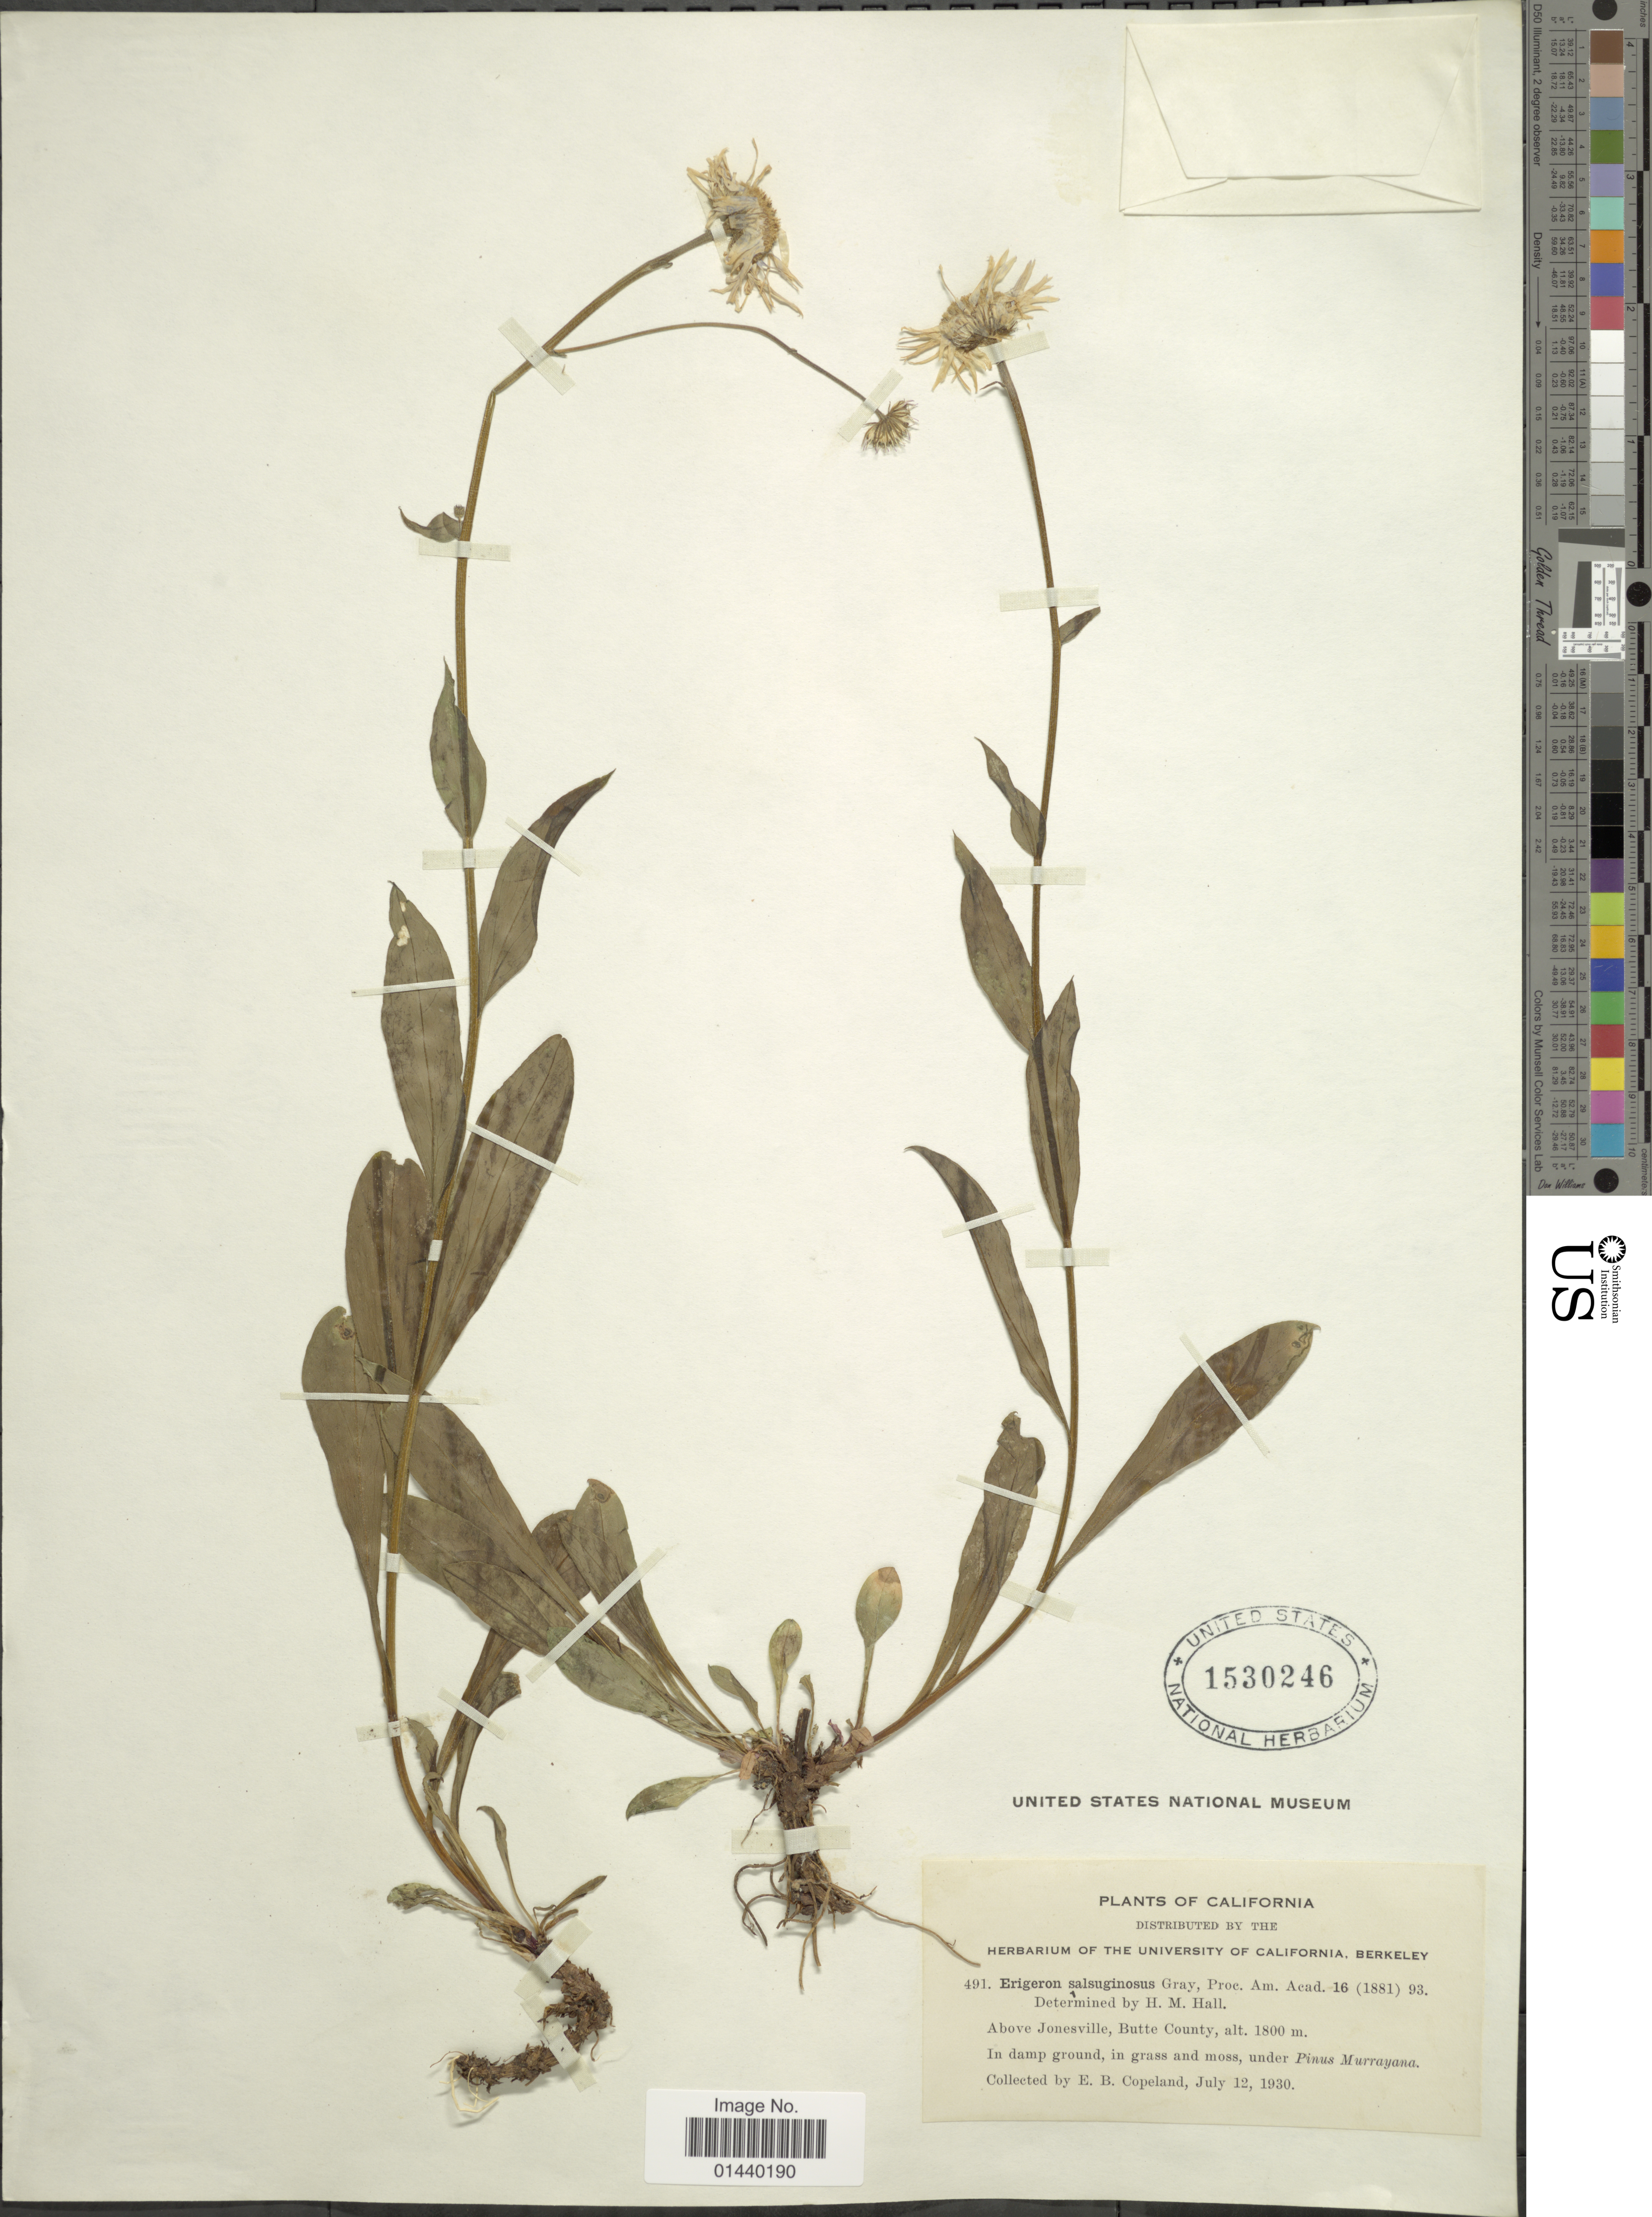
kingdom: Plantae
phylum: Tracheophyta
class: Magnoliopsida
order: Asterales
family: Asteraceae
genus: Erigeron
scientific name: Erigeron salsuginosus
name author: (Richardson ex R. Br.) A. Gray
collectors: E. B. Copeland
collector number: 491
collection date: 1930-07-12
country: United States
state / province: California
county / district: Butte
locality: Above Jonesville, Butte County.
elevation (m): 1800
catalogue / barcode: US 1530246